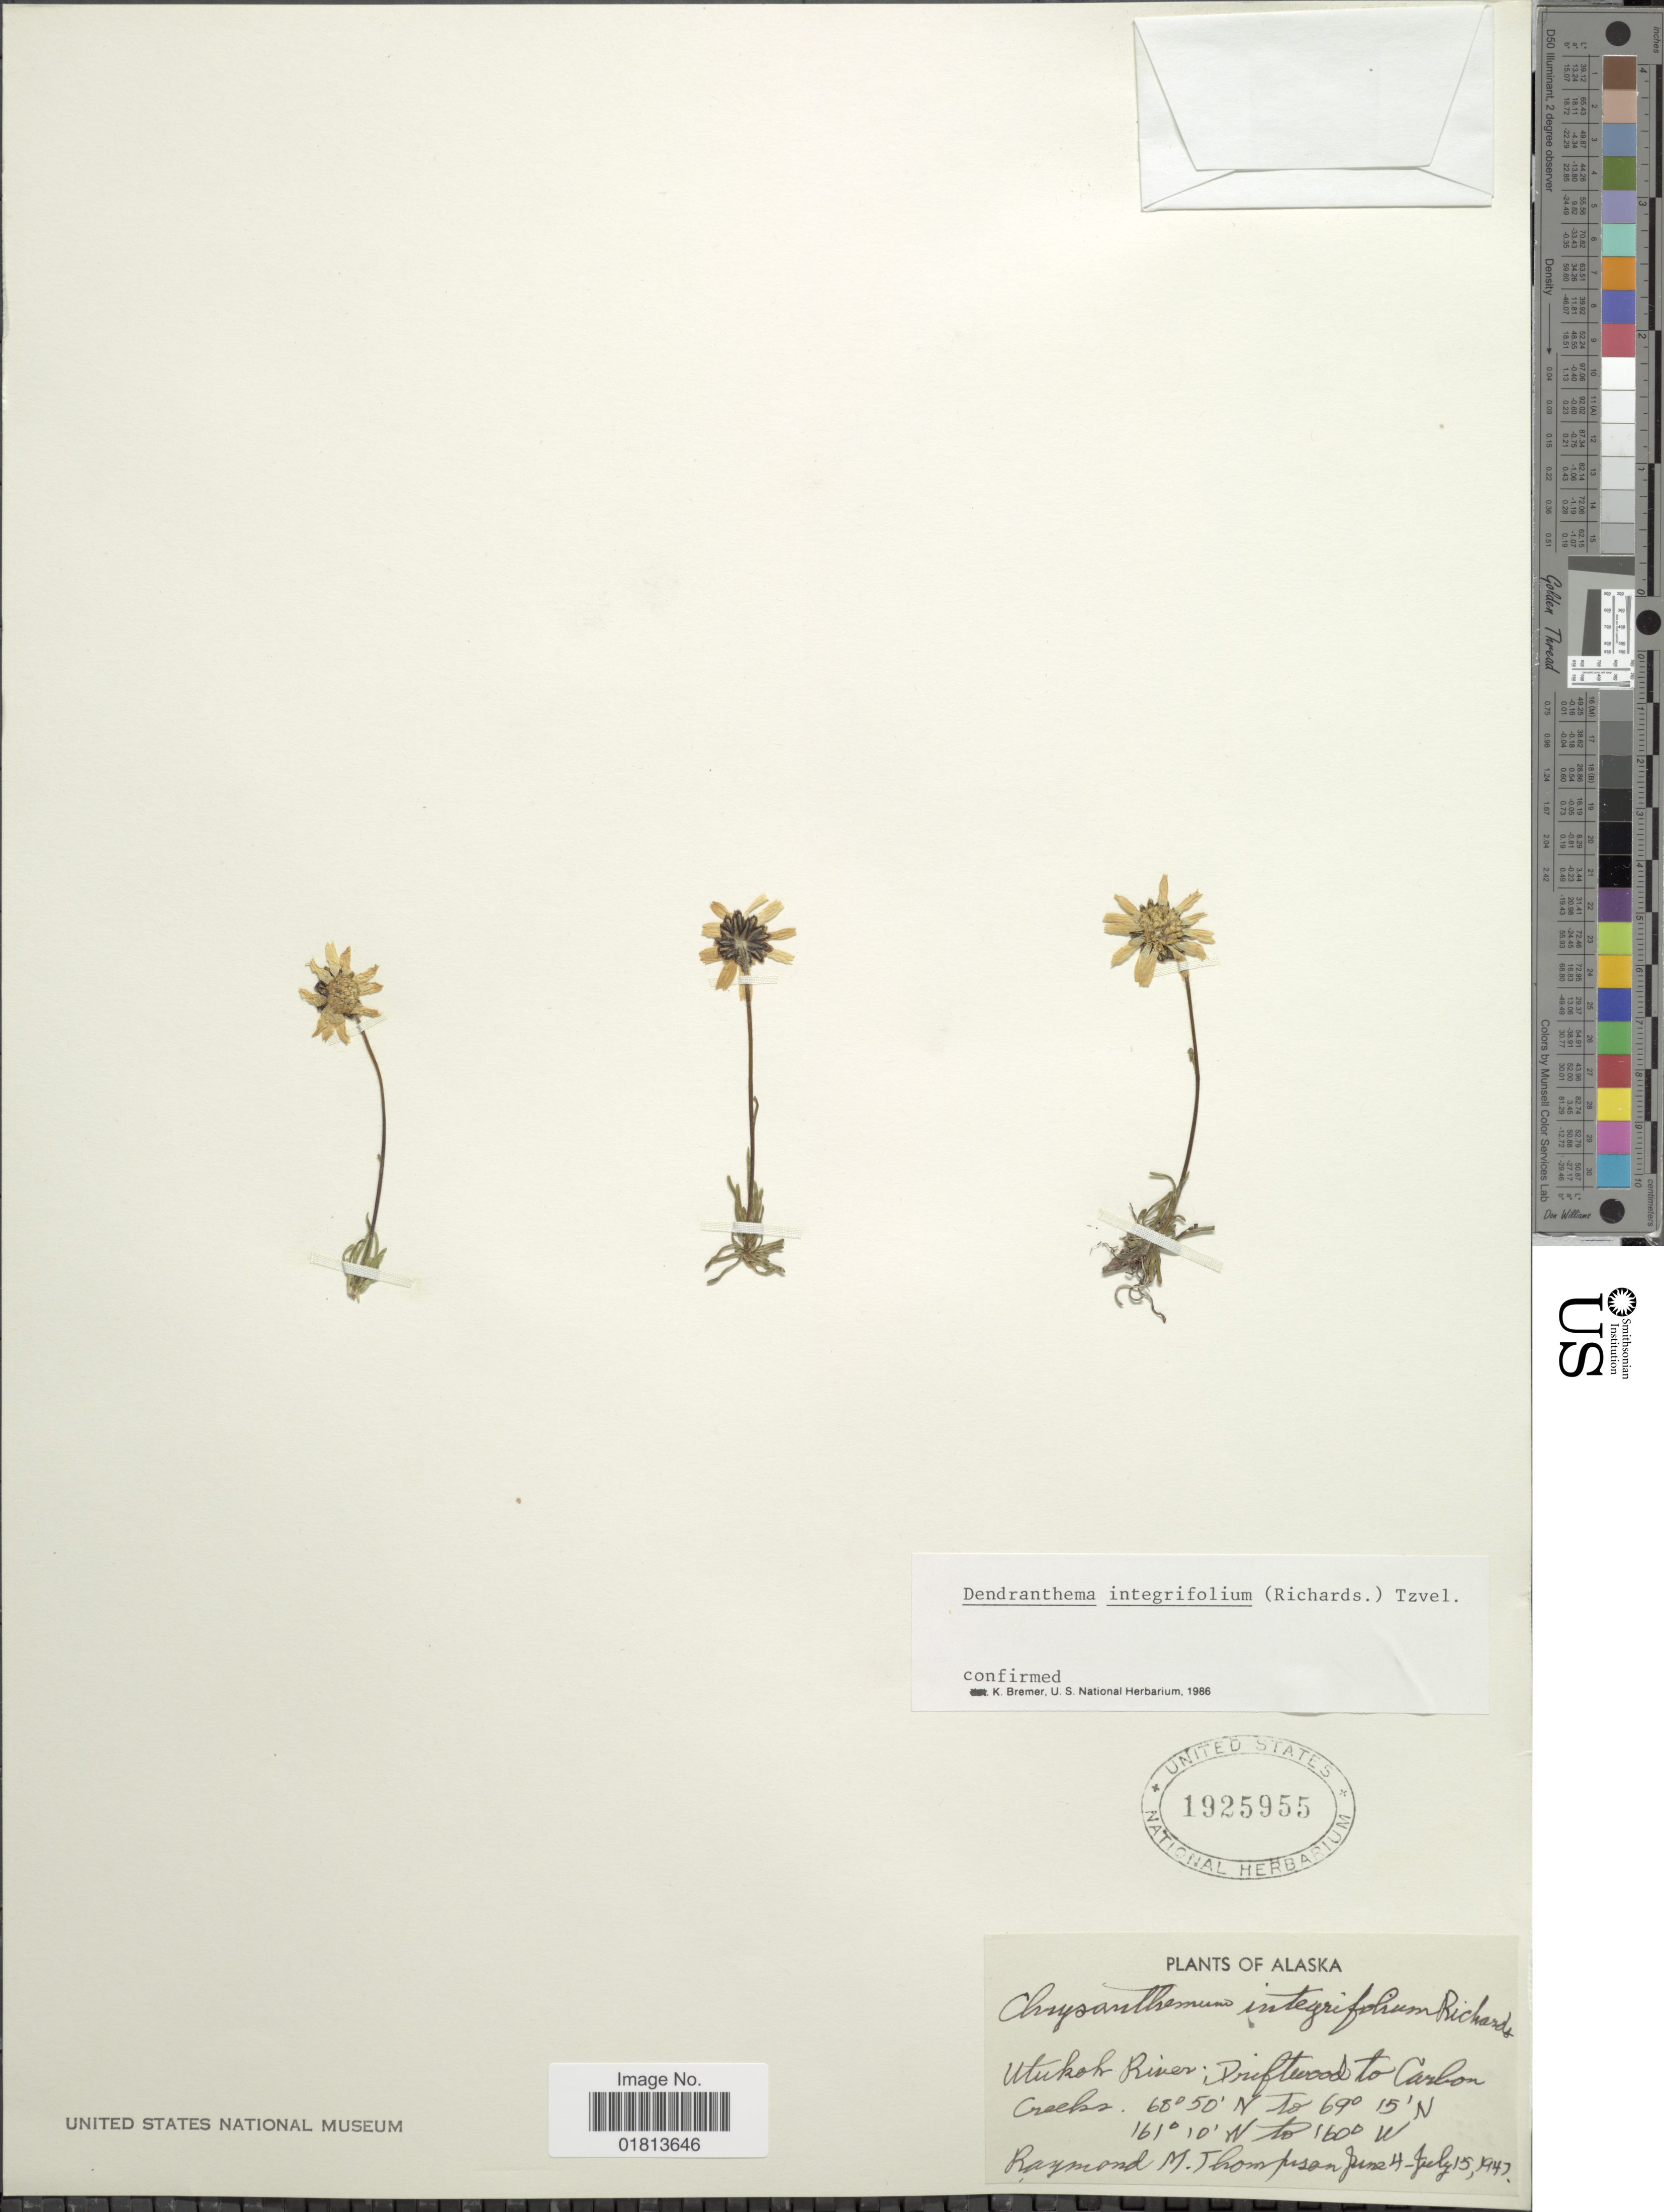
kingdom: Plantae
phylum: Tracheophyta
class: Magnoliopsida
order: Asterales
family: Asteraceae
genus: Dendranthema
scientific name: Dendranthema integrifolium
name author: (Richardson) Tzvelev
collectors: R. Thompson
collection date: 1947-06-04/1947-07-15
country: United States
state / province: Alaska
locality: Utukoh River, Drift woods to Carbon Cracks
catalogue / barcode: US 1925955